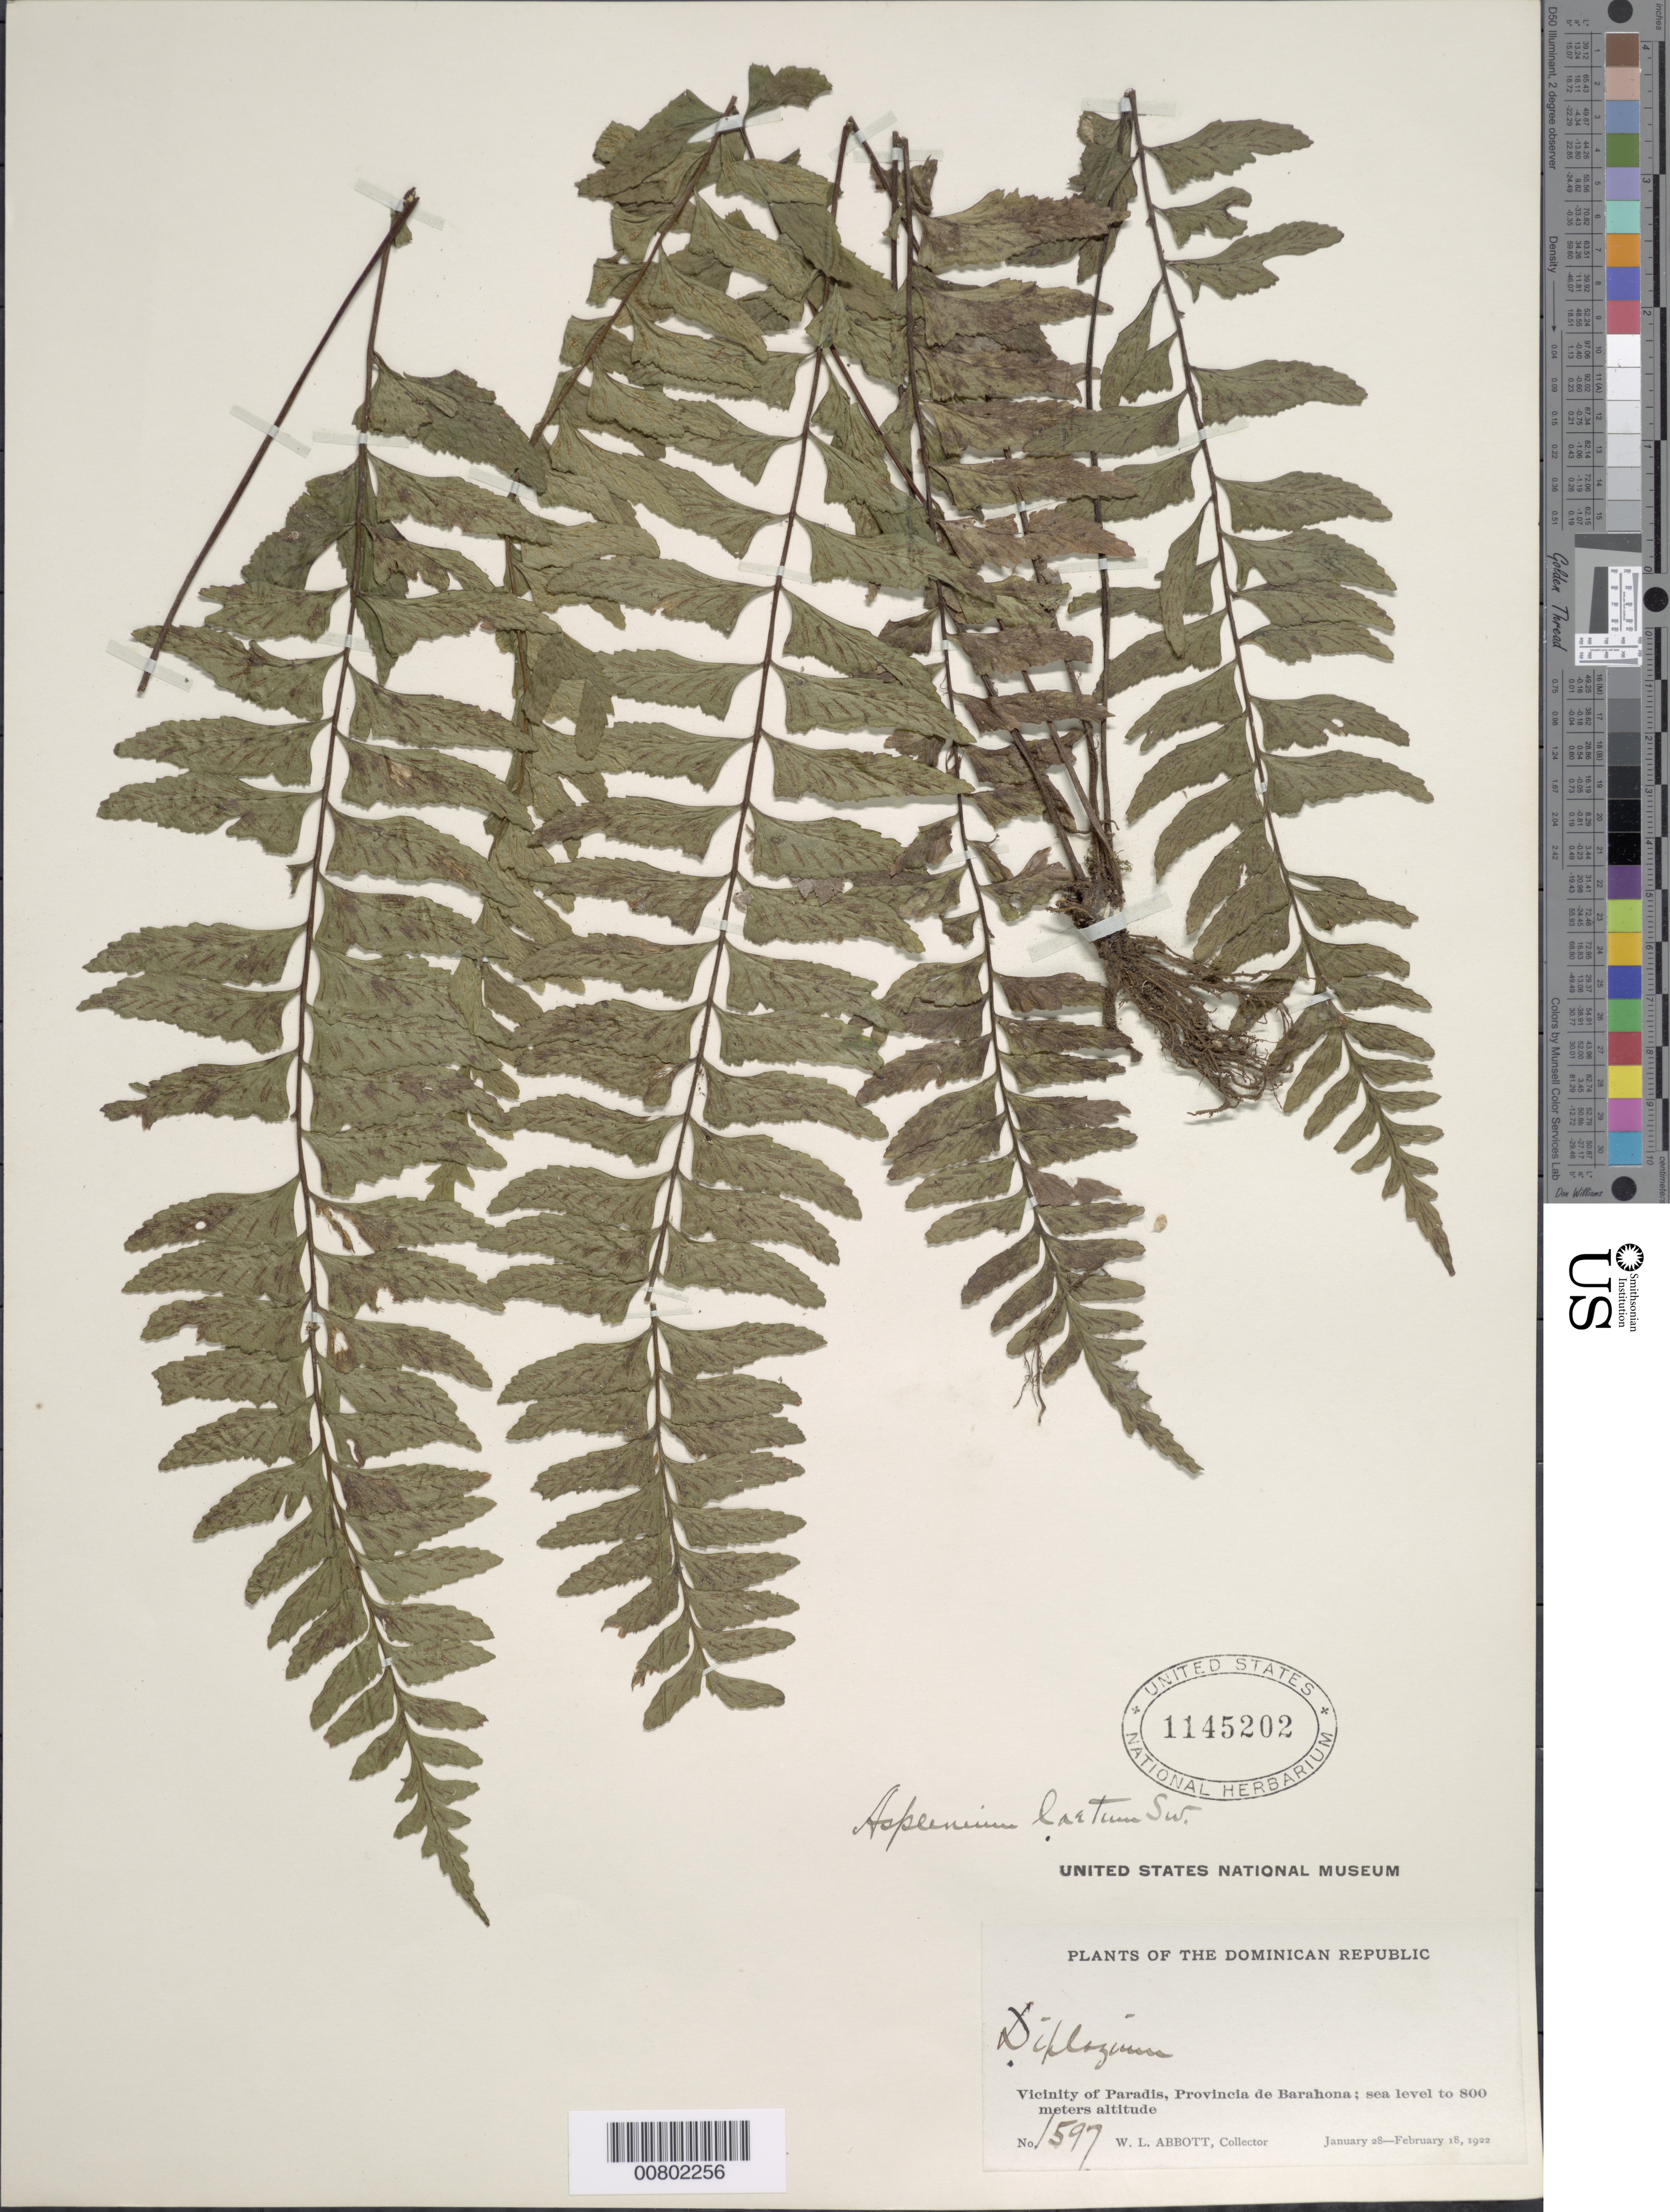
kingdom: Plantae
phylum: Tracheophyta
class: Polypodiopsida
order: Polypodiales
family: Aspleniaceae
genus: Asplenium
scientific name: Asplenium laetum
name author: Sw.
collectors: W. L. Abbott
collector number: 1597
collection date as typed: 28 Jan 1922 to 18 Feb 1922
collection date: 1922-01-28/1922-02-18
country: Dominican Republic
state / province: Barahona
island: Hispaniola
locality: Paradis vicinity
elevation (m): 0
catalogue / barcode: US 1145202